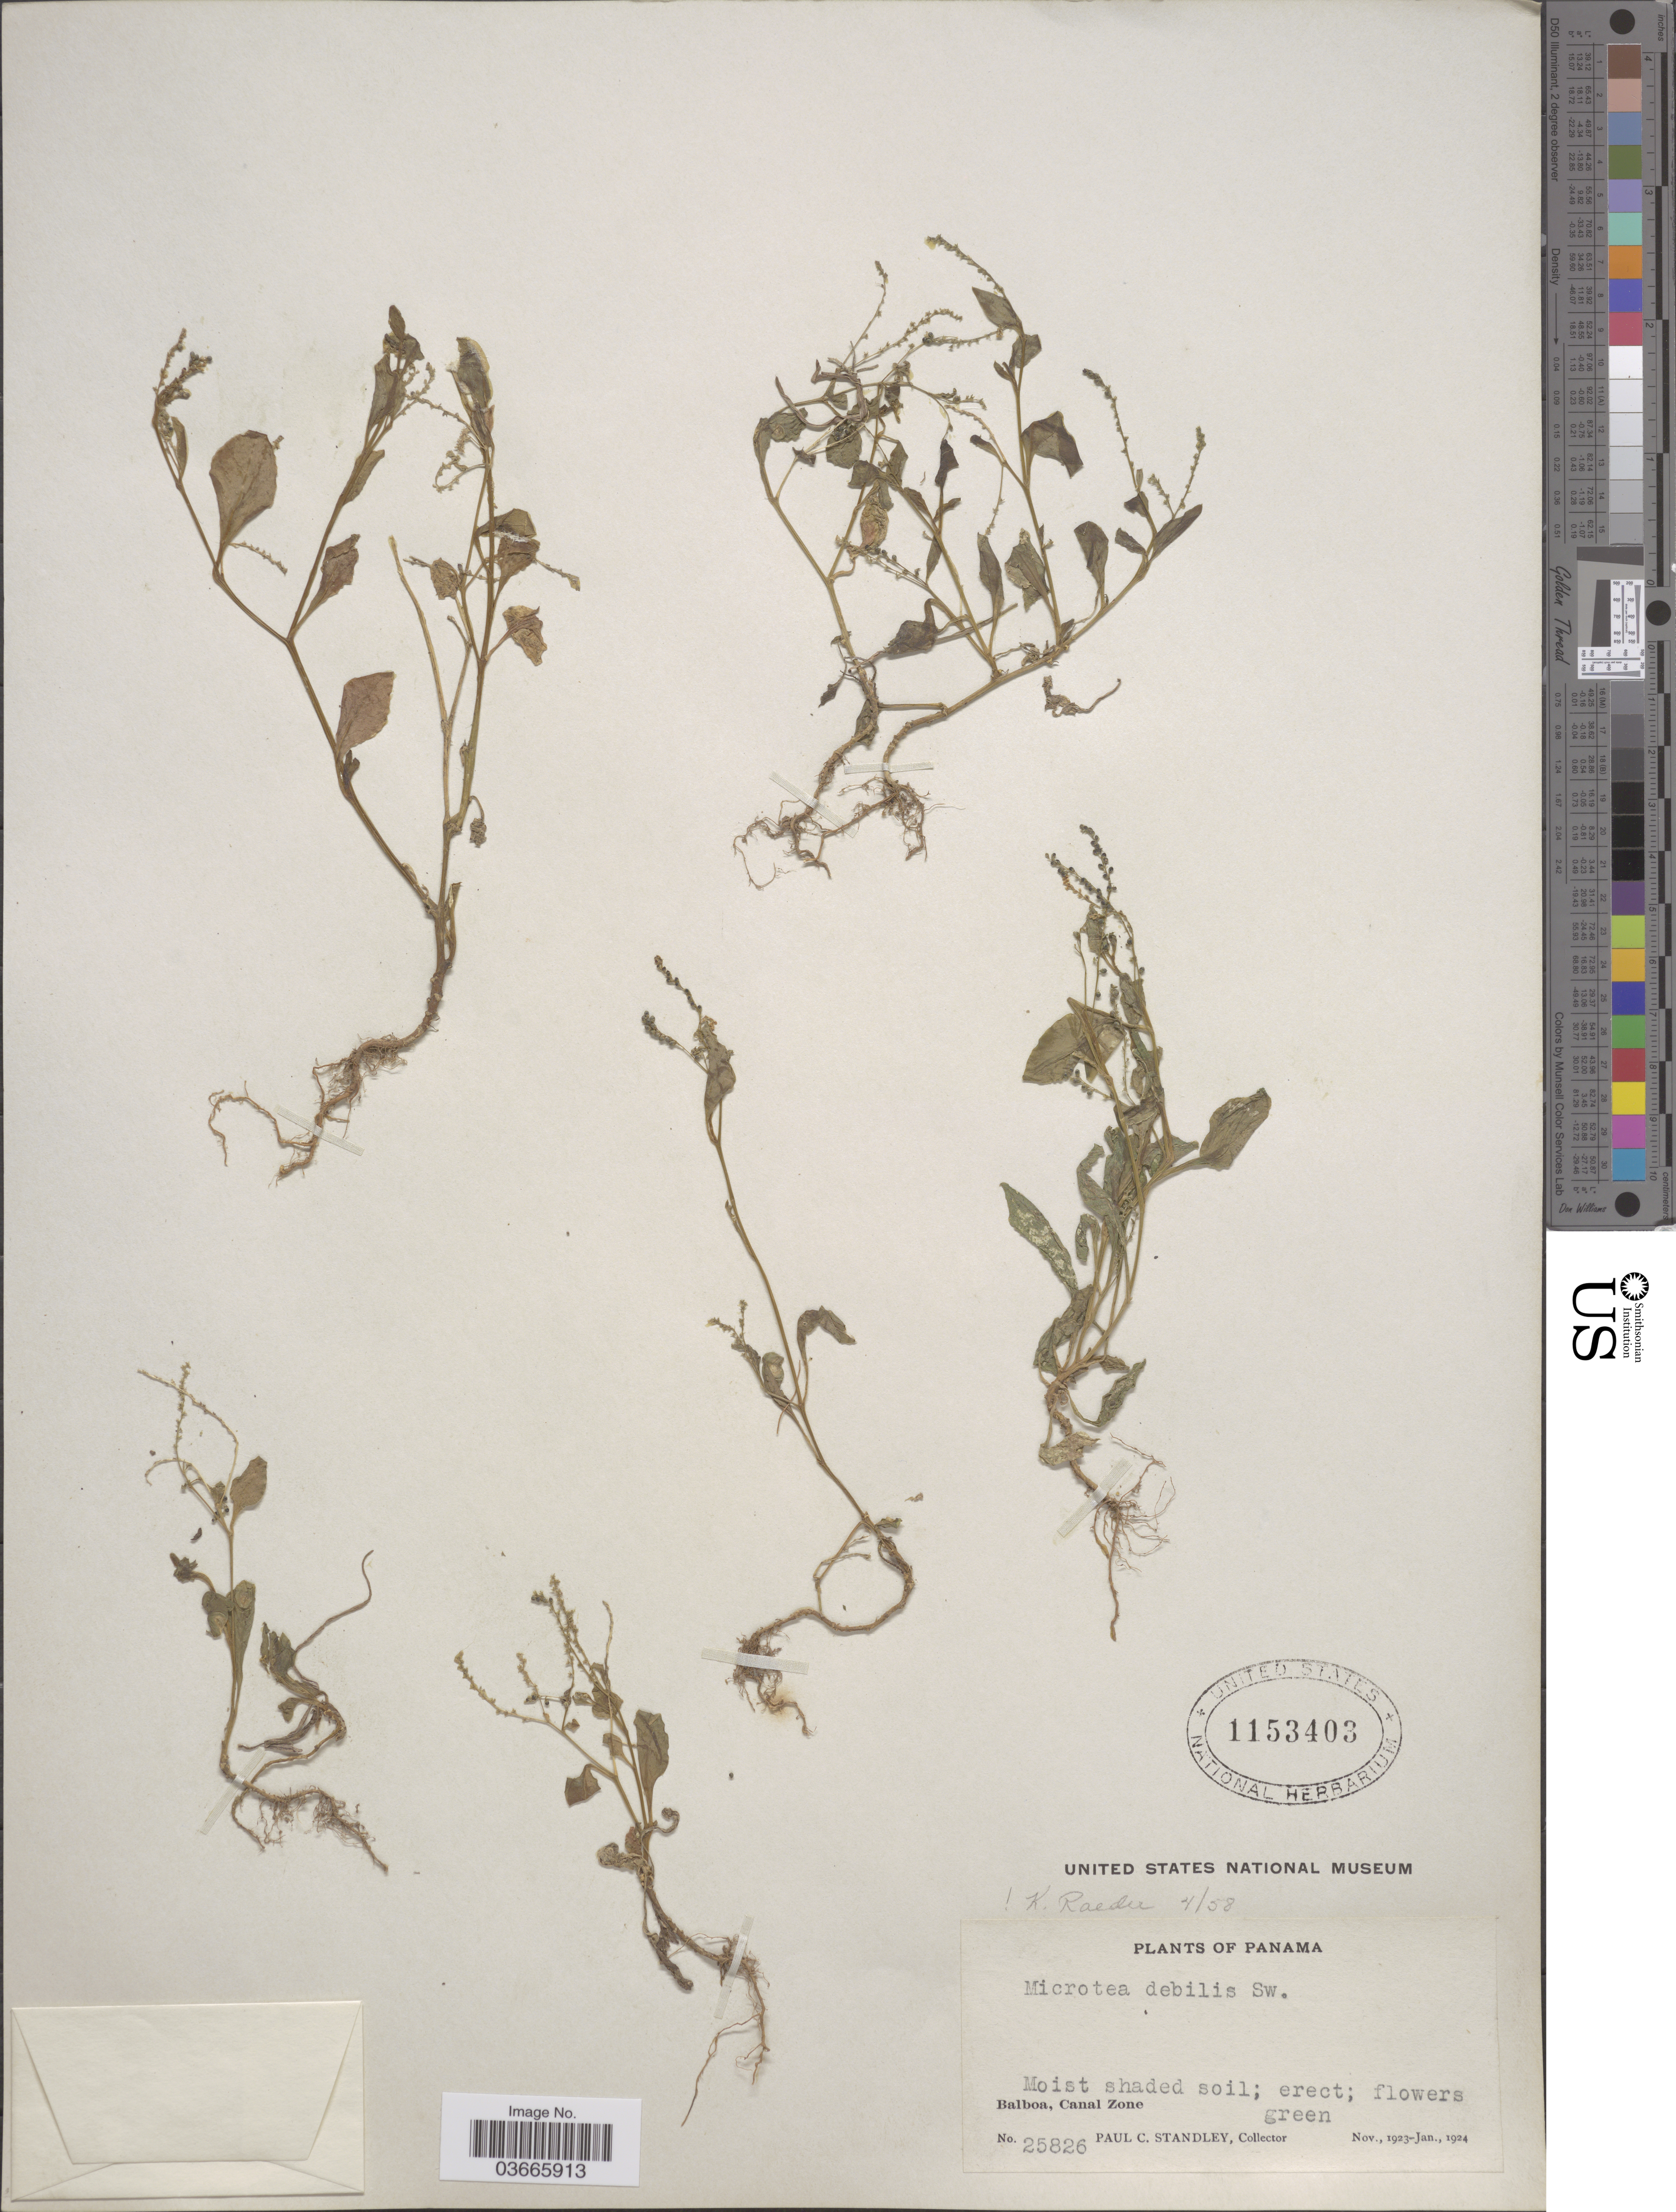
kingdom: Plantae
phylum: Tracheophyta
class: Magnoliopsida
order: Caryophyllales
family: Microteaceae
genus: Microtea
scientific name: Microtea debilis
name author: Sw.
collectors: P. C. Standley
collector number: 25826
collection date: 1923-11/1924-01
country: Panama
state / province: Colón / Panamá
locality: Balboa, Canal Zone.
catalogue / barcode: US 1153403